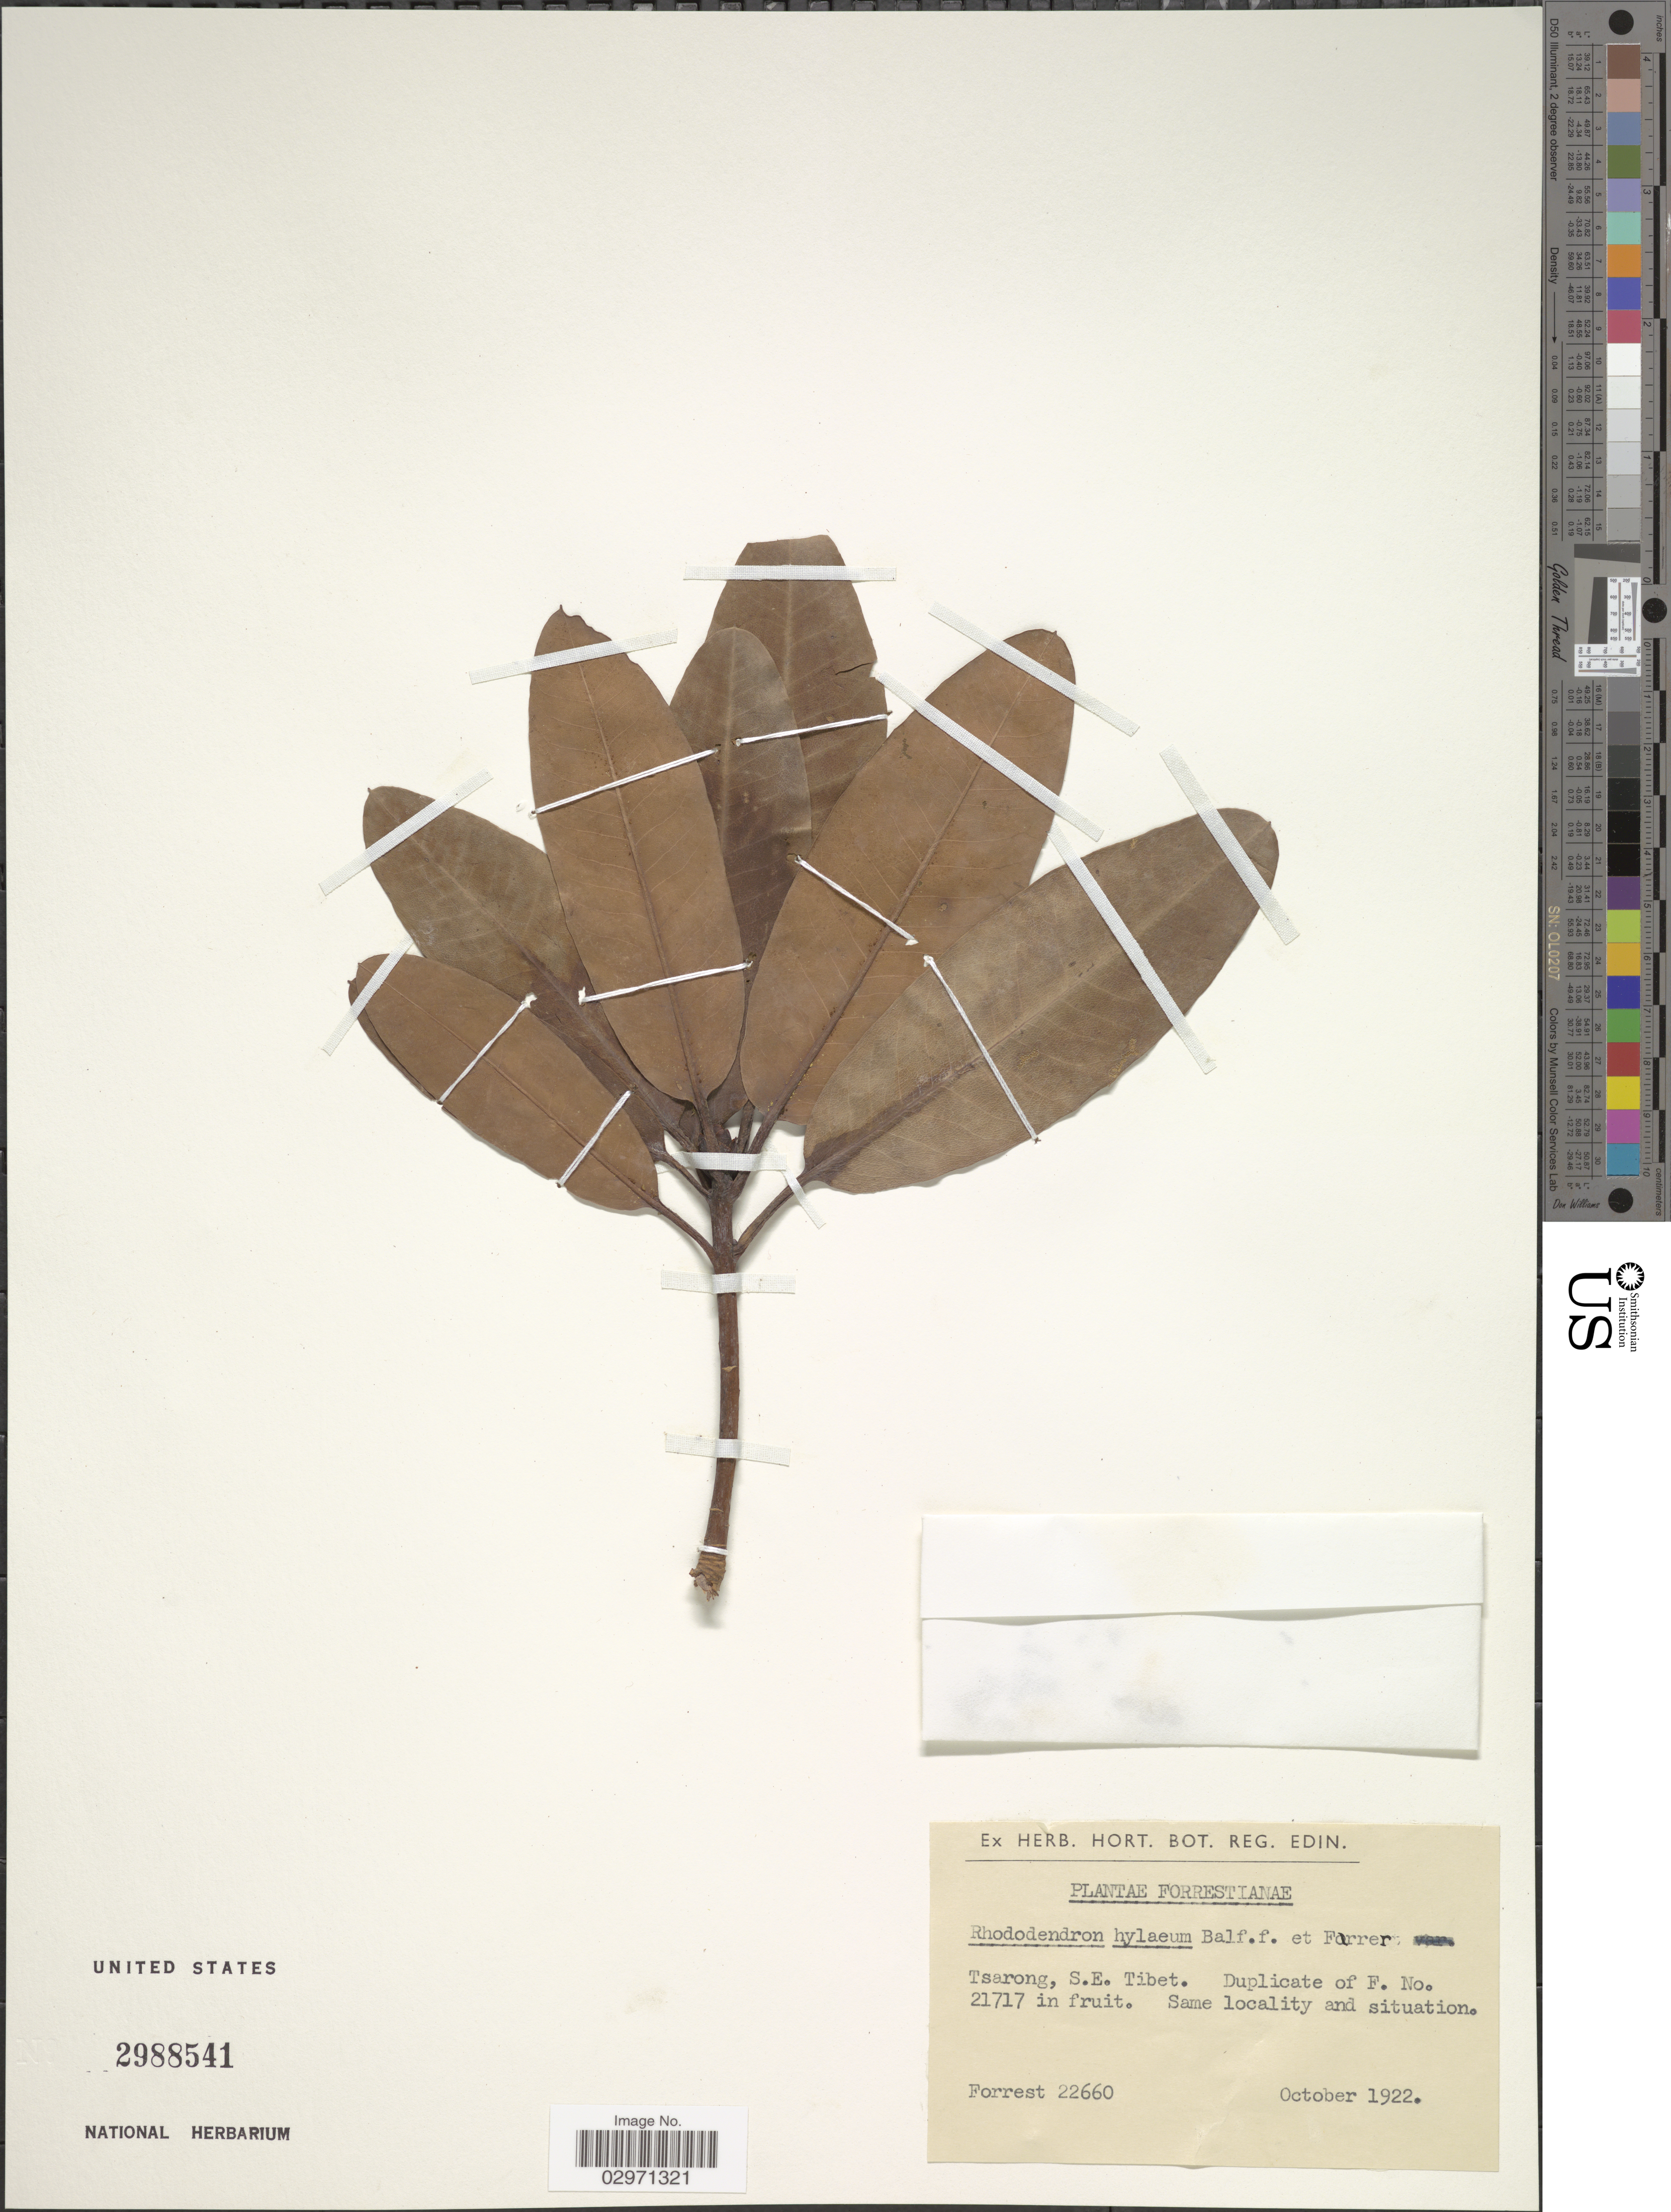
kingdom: Plantae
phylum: Tracheophyta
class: Magnoliopsida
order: Ericales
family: Ericaceae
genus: Rhododendron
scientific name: Rhododendron hylaeum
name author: Balf. f. & Farrer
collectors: -. Forrest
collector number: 22660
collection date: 1922-10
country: China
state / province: Xizang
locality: Tsarong, S.E. Tibet.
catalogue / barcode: US 2988541